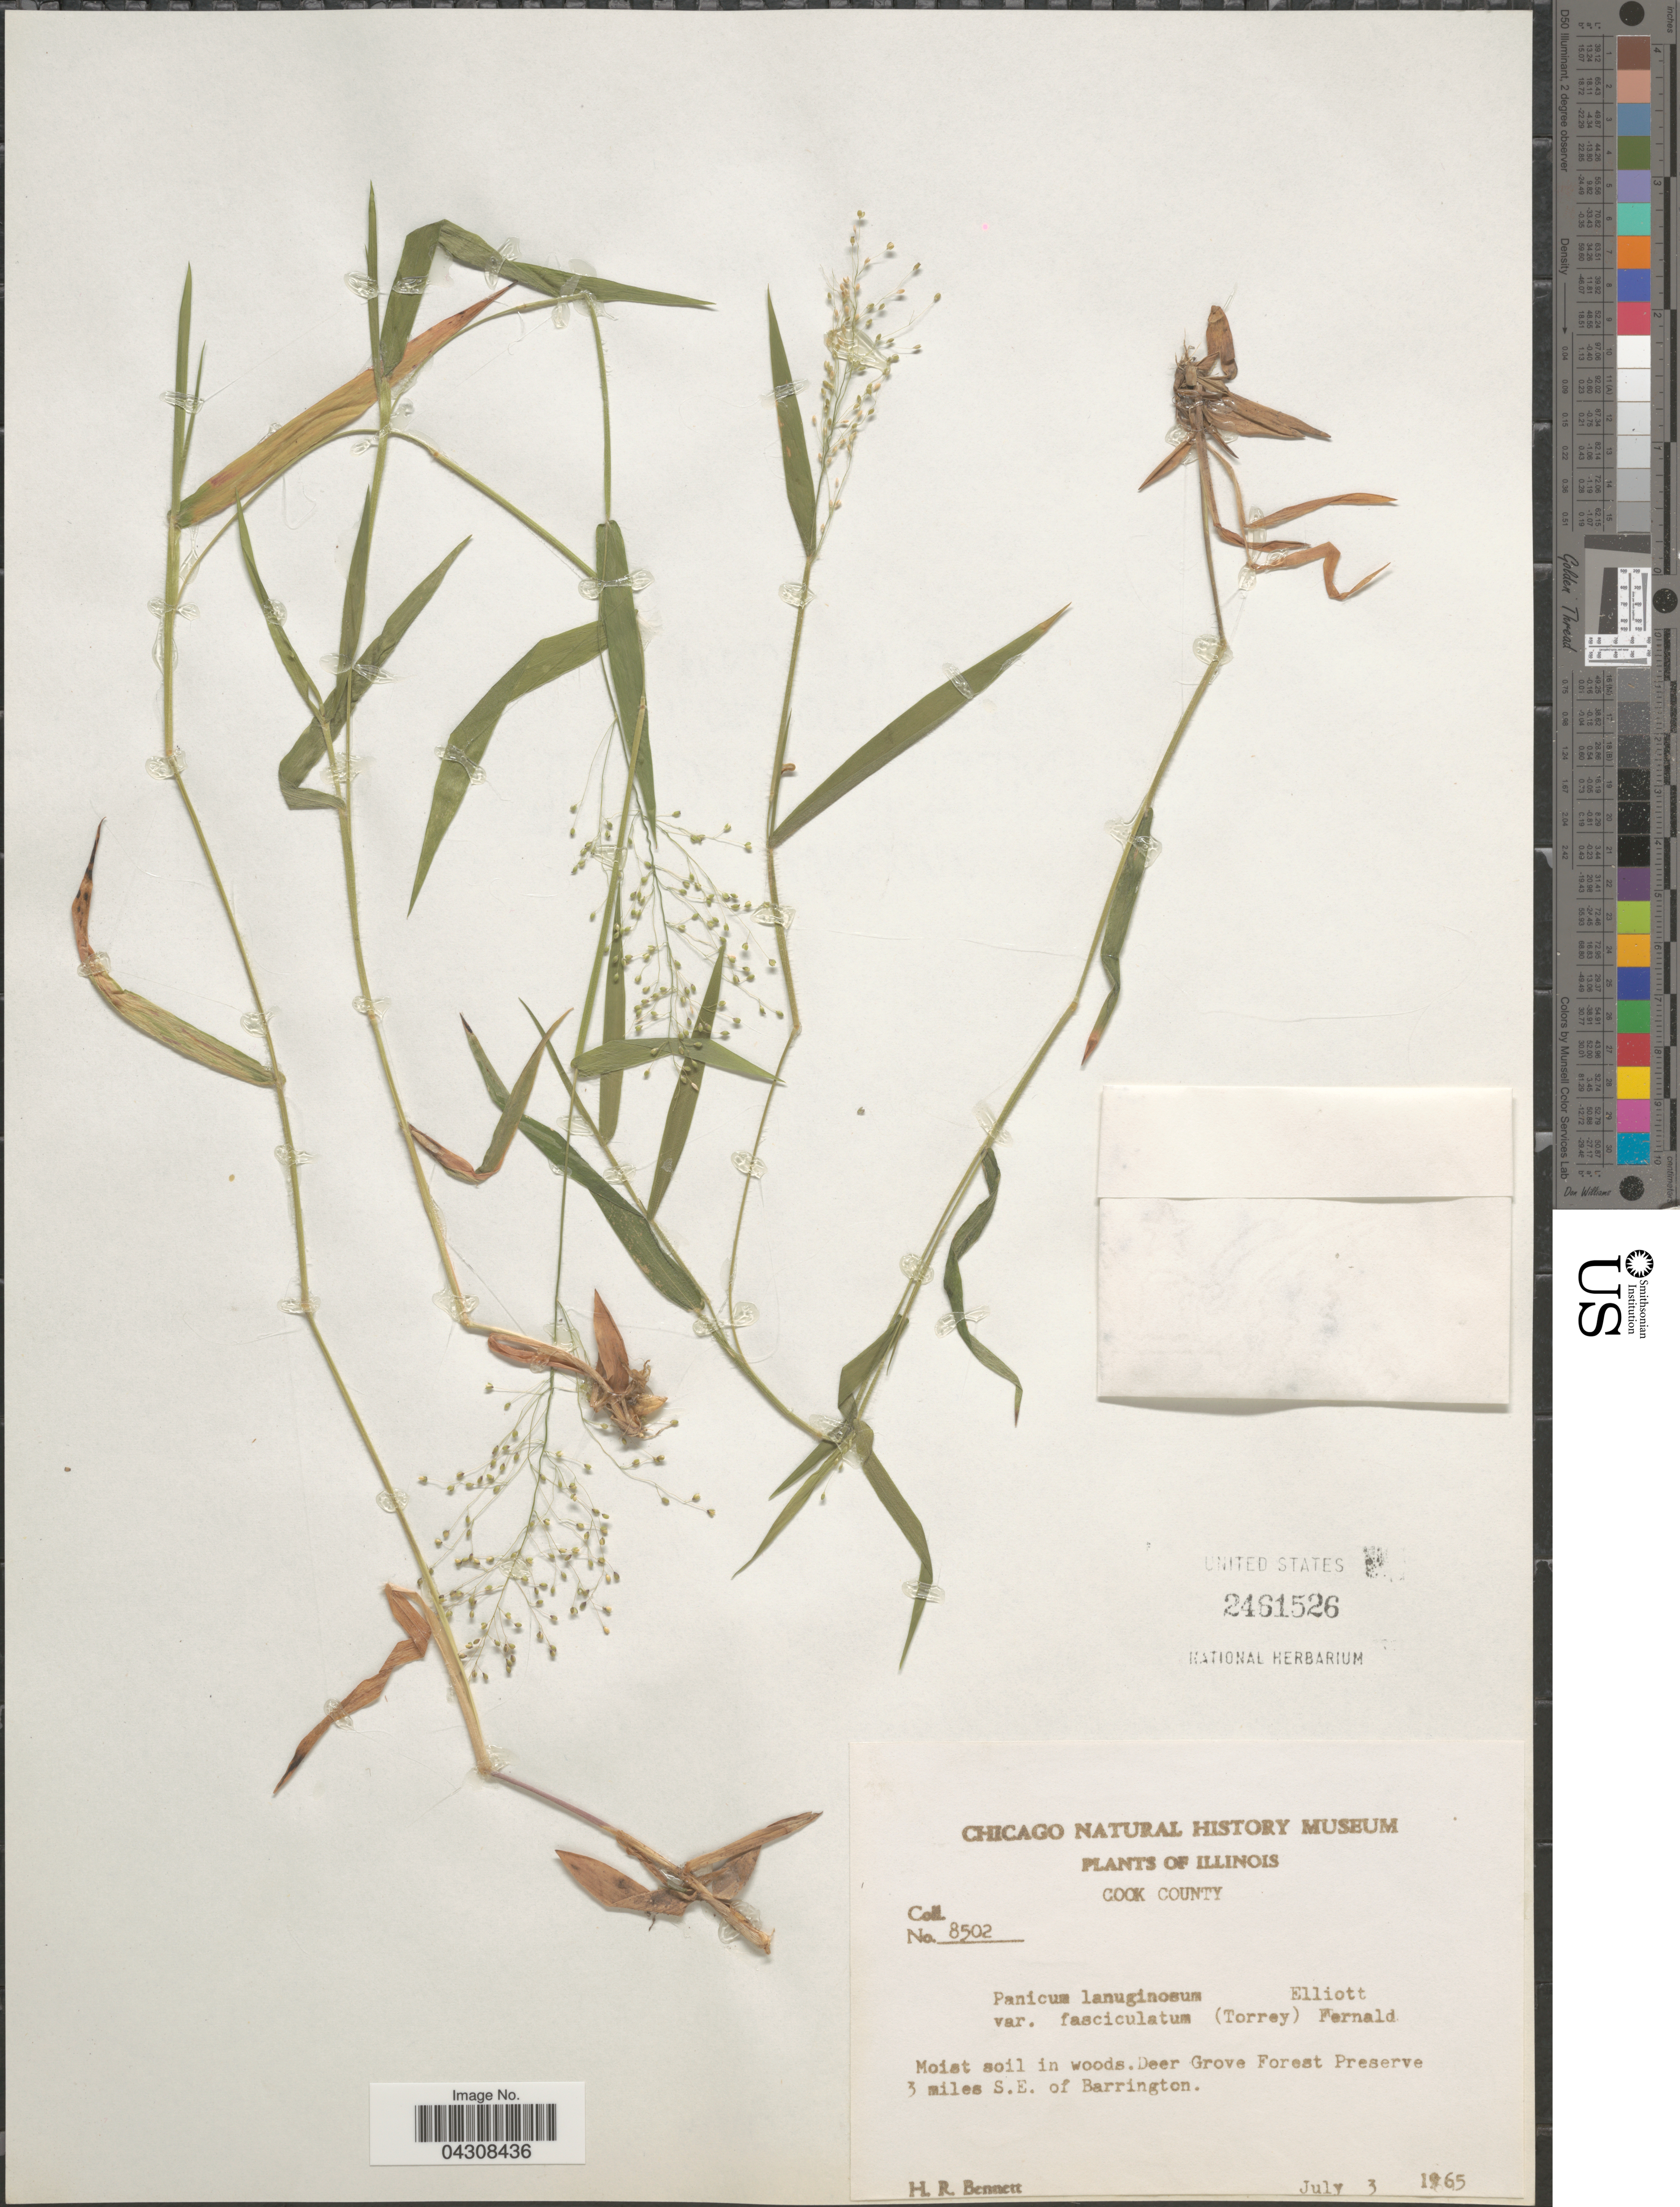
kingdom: Plantae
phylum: Tracheophyta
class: Liliopsida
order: Poales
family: Poaceae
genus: Dichanthelium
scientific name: Dichanthelium acuminatum var. acuminatum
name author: (Sw.) Gould & C.A. Clark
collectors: H. R. Bennett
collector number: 8502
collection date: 1965-07-03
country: United States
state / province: Illinois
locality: Cook County. Moist soil in woods. Deer Grove Forest Preserve. 3 miles S.E. of Barrington.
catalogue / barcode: US 2461526